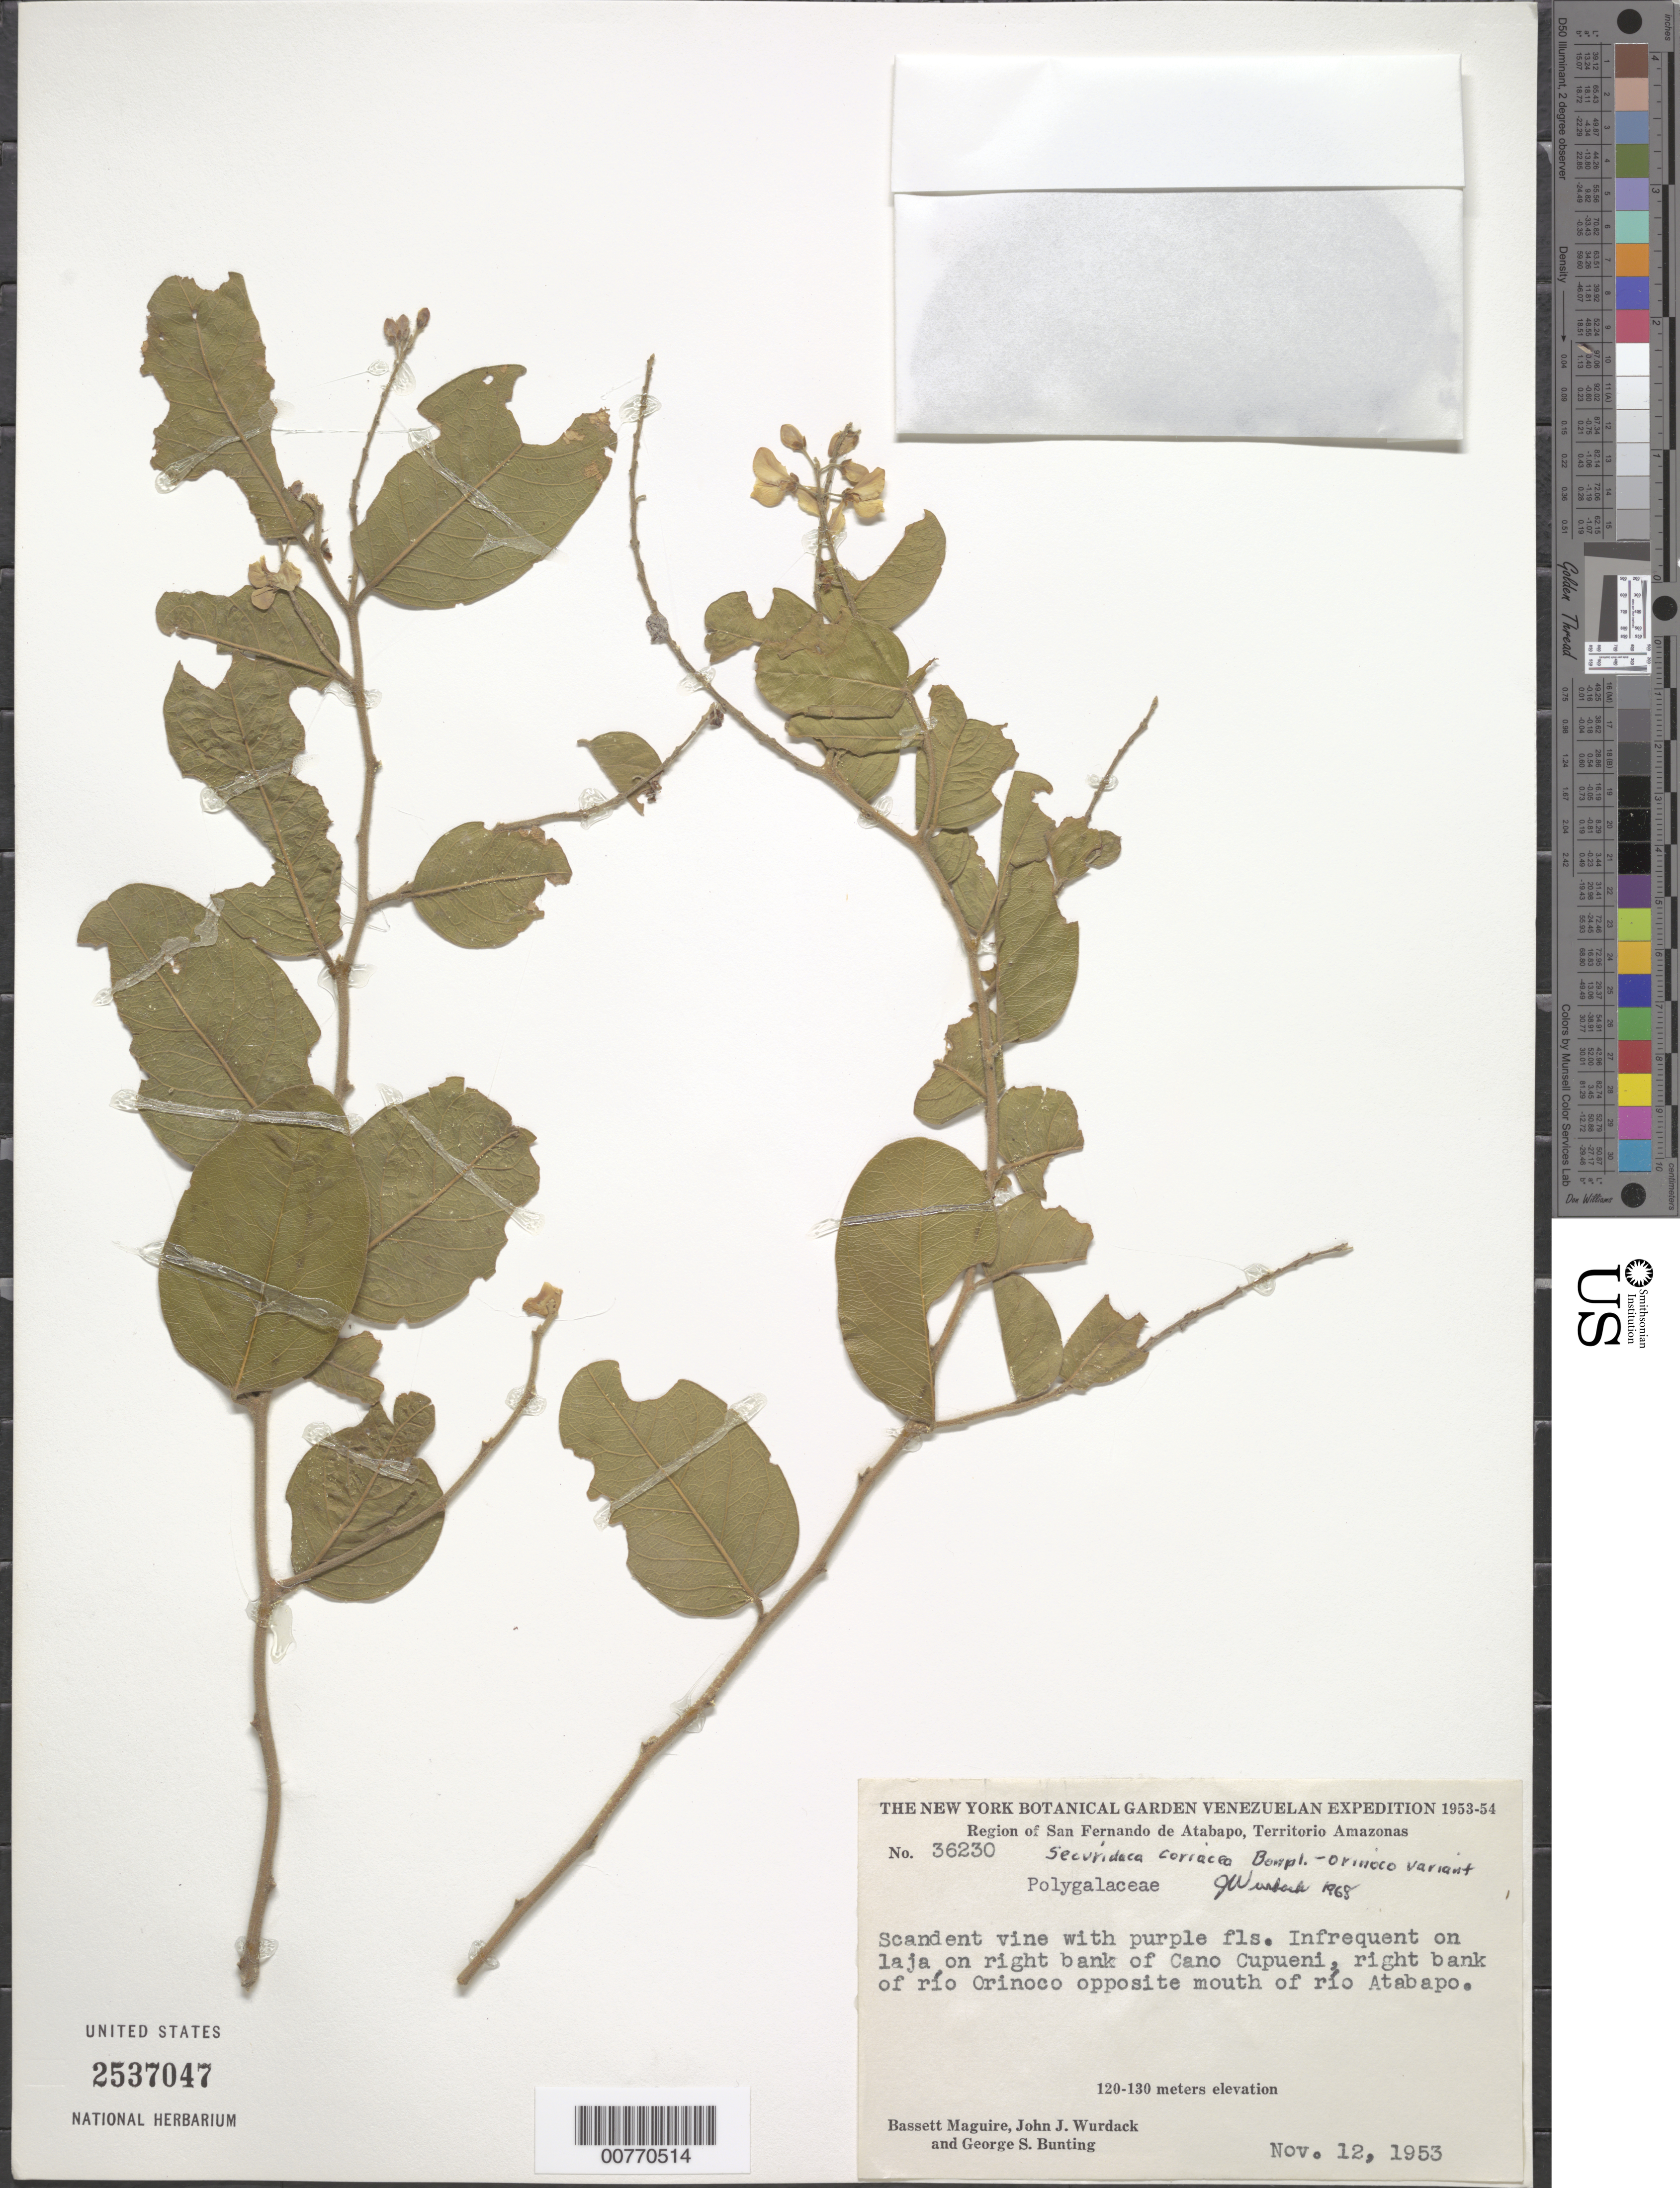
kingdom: Plantae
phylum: Tracheophyta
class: Magnoliopsida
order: Fabales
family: Polygalaceae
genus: Securidaca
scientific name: Securidaca coriacea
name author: Bonpl. ex Steud.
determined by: Wurdack, John J., (US), US (UNITED STATES)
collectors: B. Maguire, J. J. Wurdack & G. S. Bunting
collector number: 36230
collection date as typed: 12-Nov-53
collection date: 1953-11-12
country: Venezuela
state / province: Amazonas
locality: Caño Cupueni, bank of Río Orinoco, opposite mouth of Río Atabapo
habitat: Laja on bank of Caño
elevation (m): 120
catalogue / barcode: US 2537047